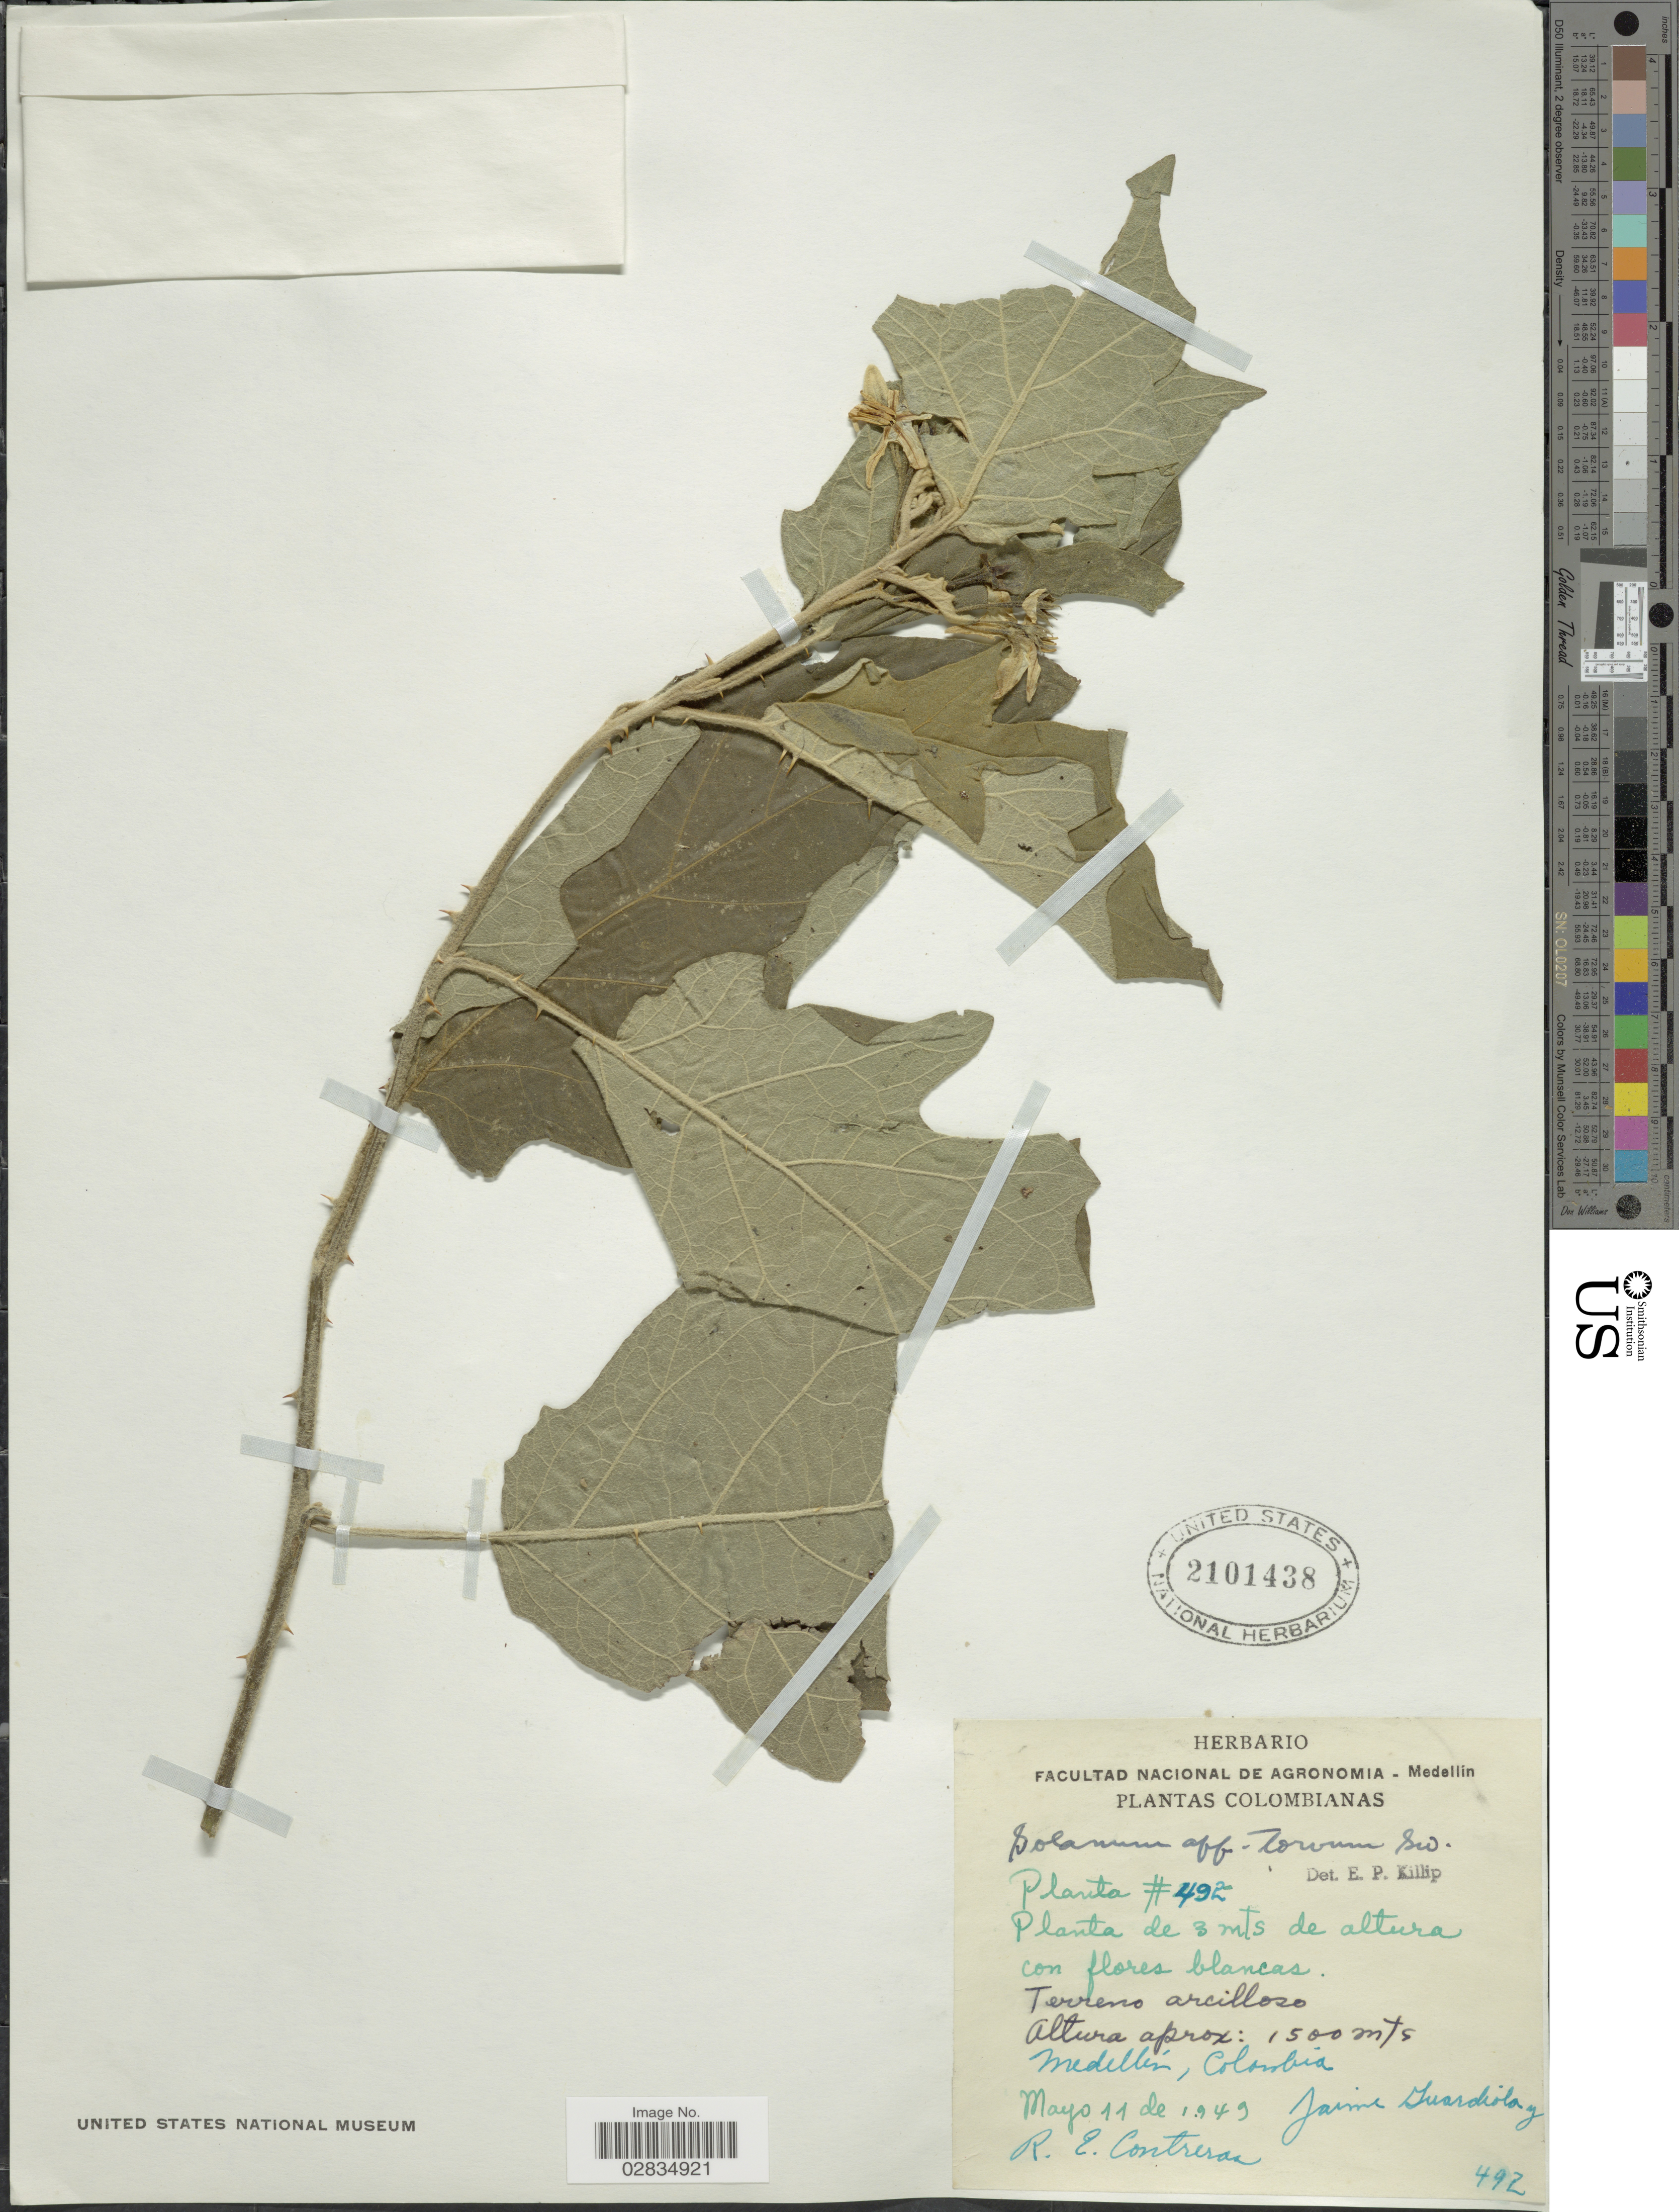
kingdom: Plantae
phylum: Tracheophyta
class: Magnoliopsida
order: Solanales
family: Solanaceae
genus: Solanum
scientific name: Solanum torvum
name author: Sw.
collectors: J. Guardiola & R. Contreras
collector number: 492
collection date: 1949-05-11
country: Colombia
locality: Medellín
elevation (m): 1500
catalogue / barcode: US 2101438